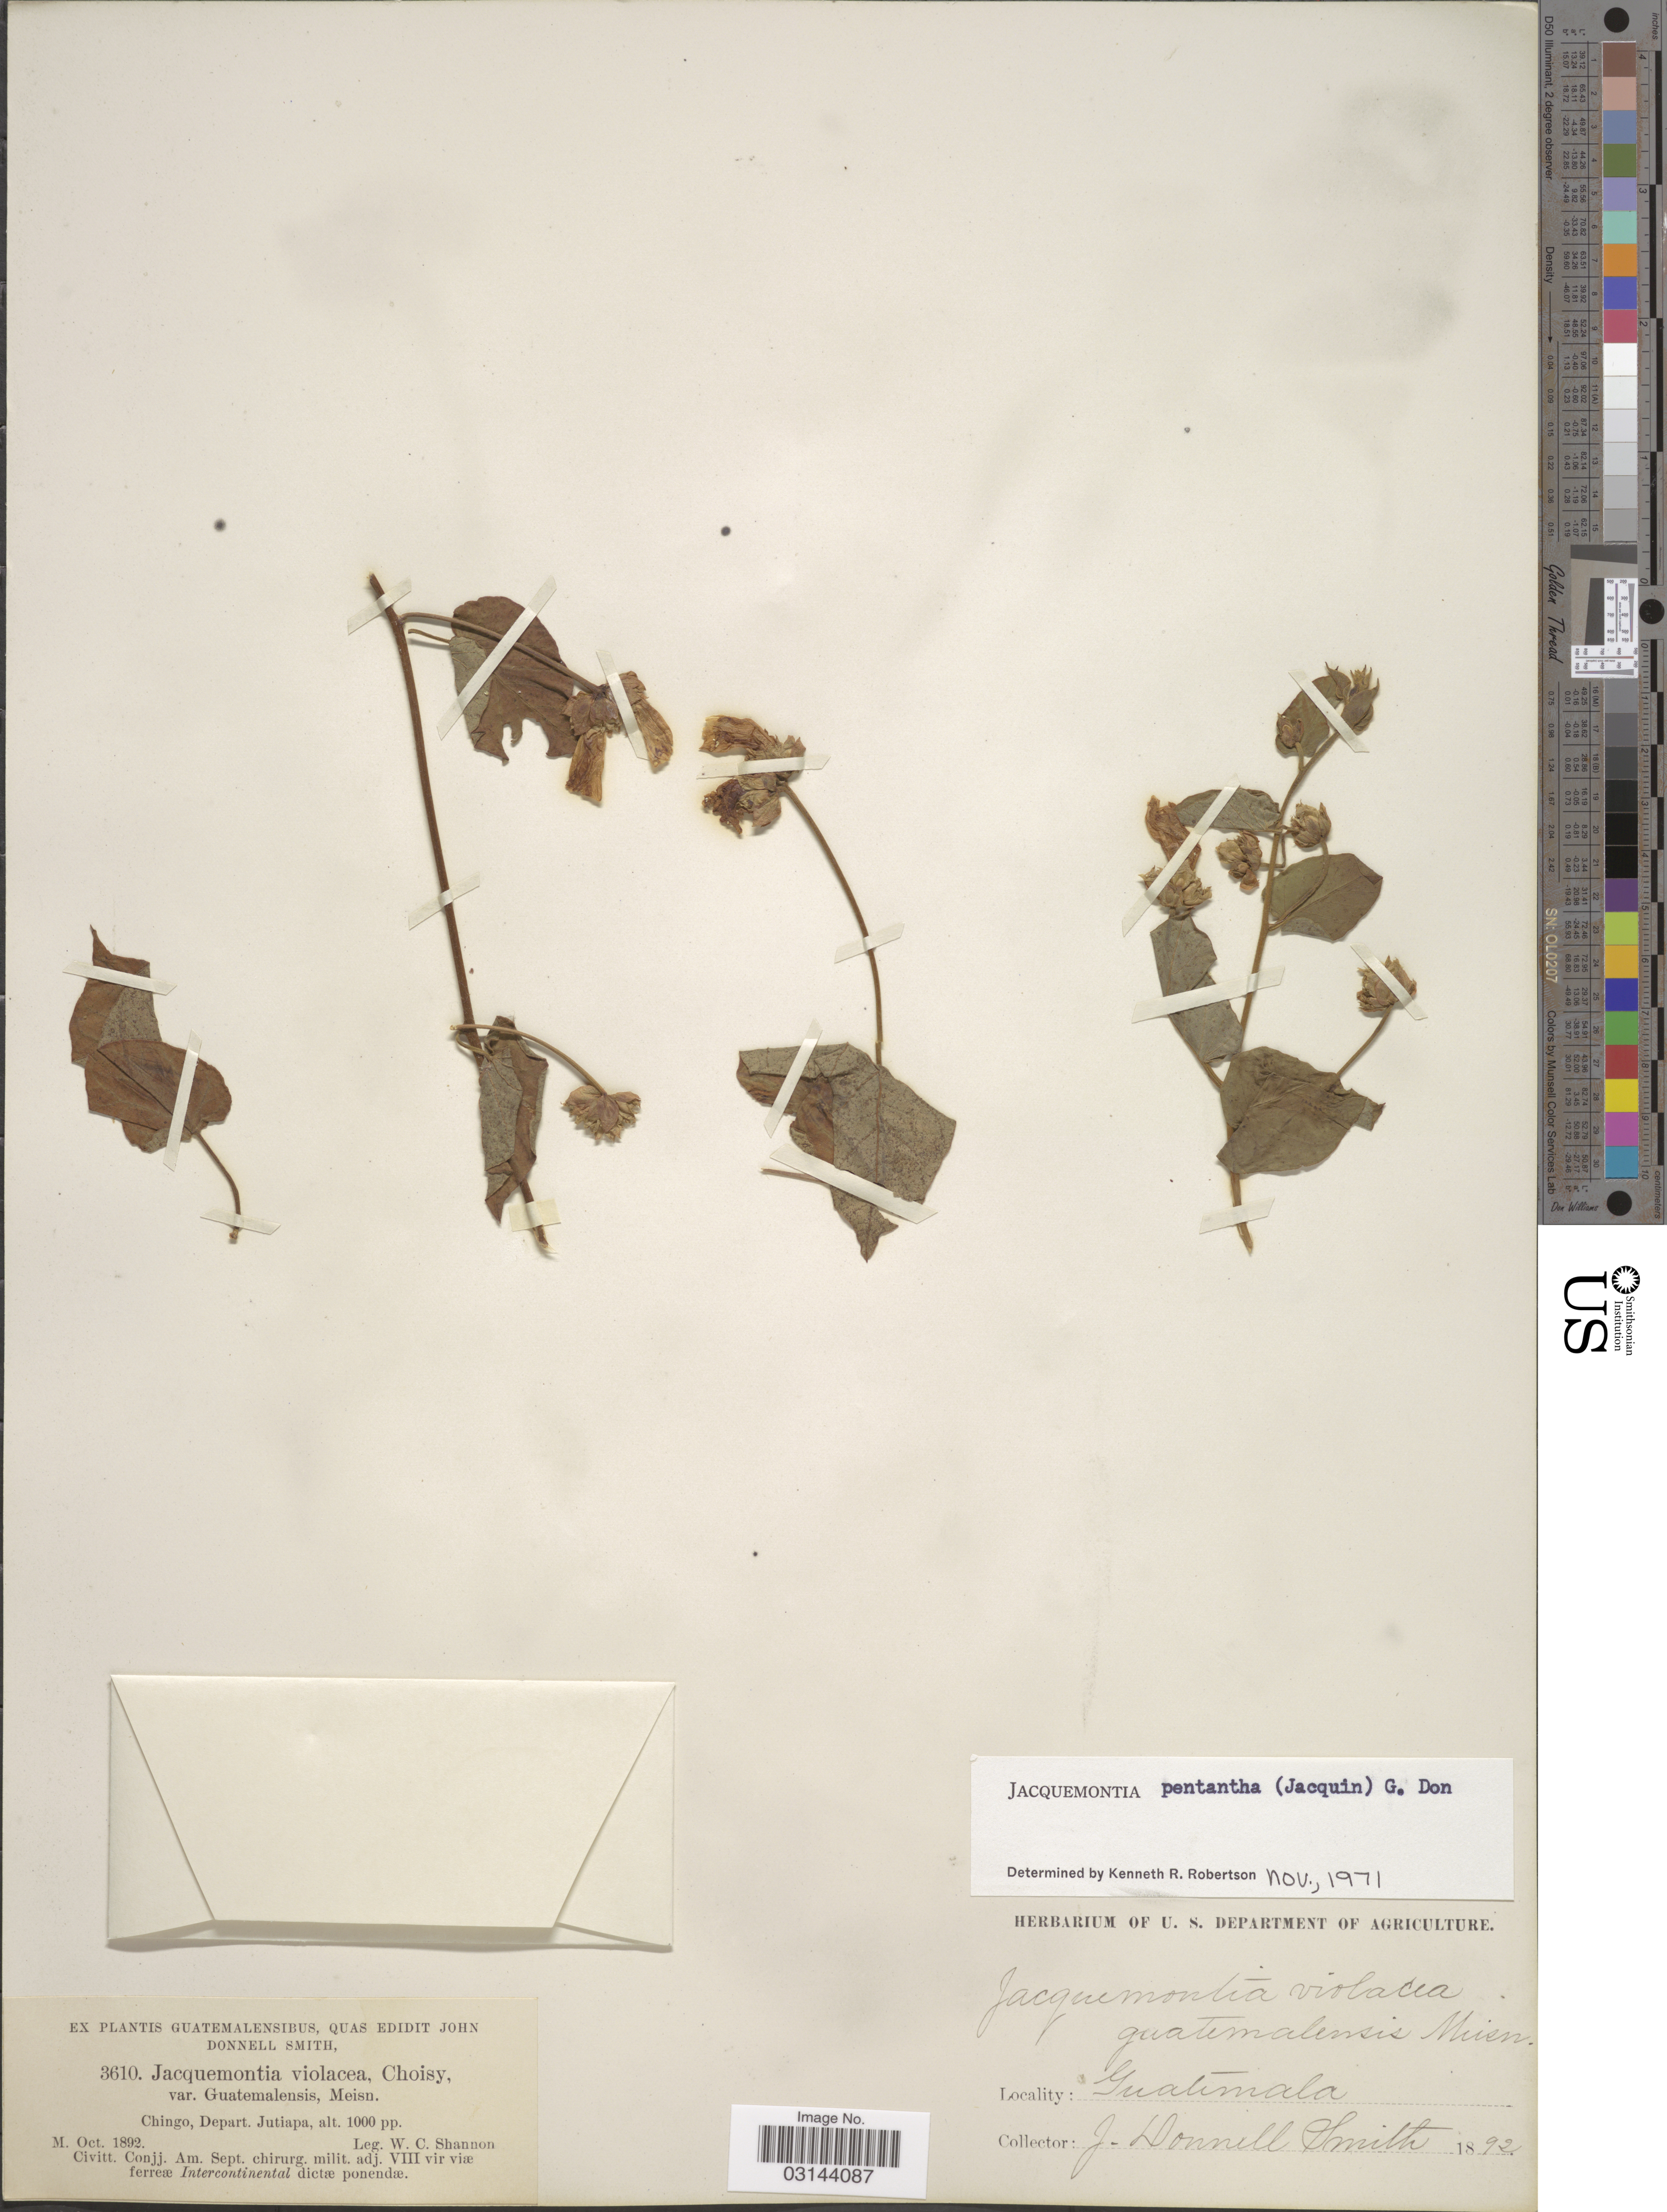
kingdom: Plantae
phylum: Tracheophyta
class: Magnoliopsida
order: Solanales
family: Convolvulaceae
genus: Jacquemontia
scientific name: Jacquemontia pentanthos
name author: (Jacq.) G. Don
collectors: W. C. Shannon & J. Donnell Smith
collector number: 3610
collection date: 1892-10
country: Guatemala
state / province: Jutiapa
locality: Chingo, Depart. Jutiapa.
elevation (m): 305